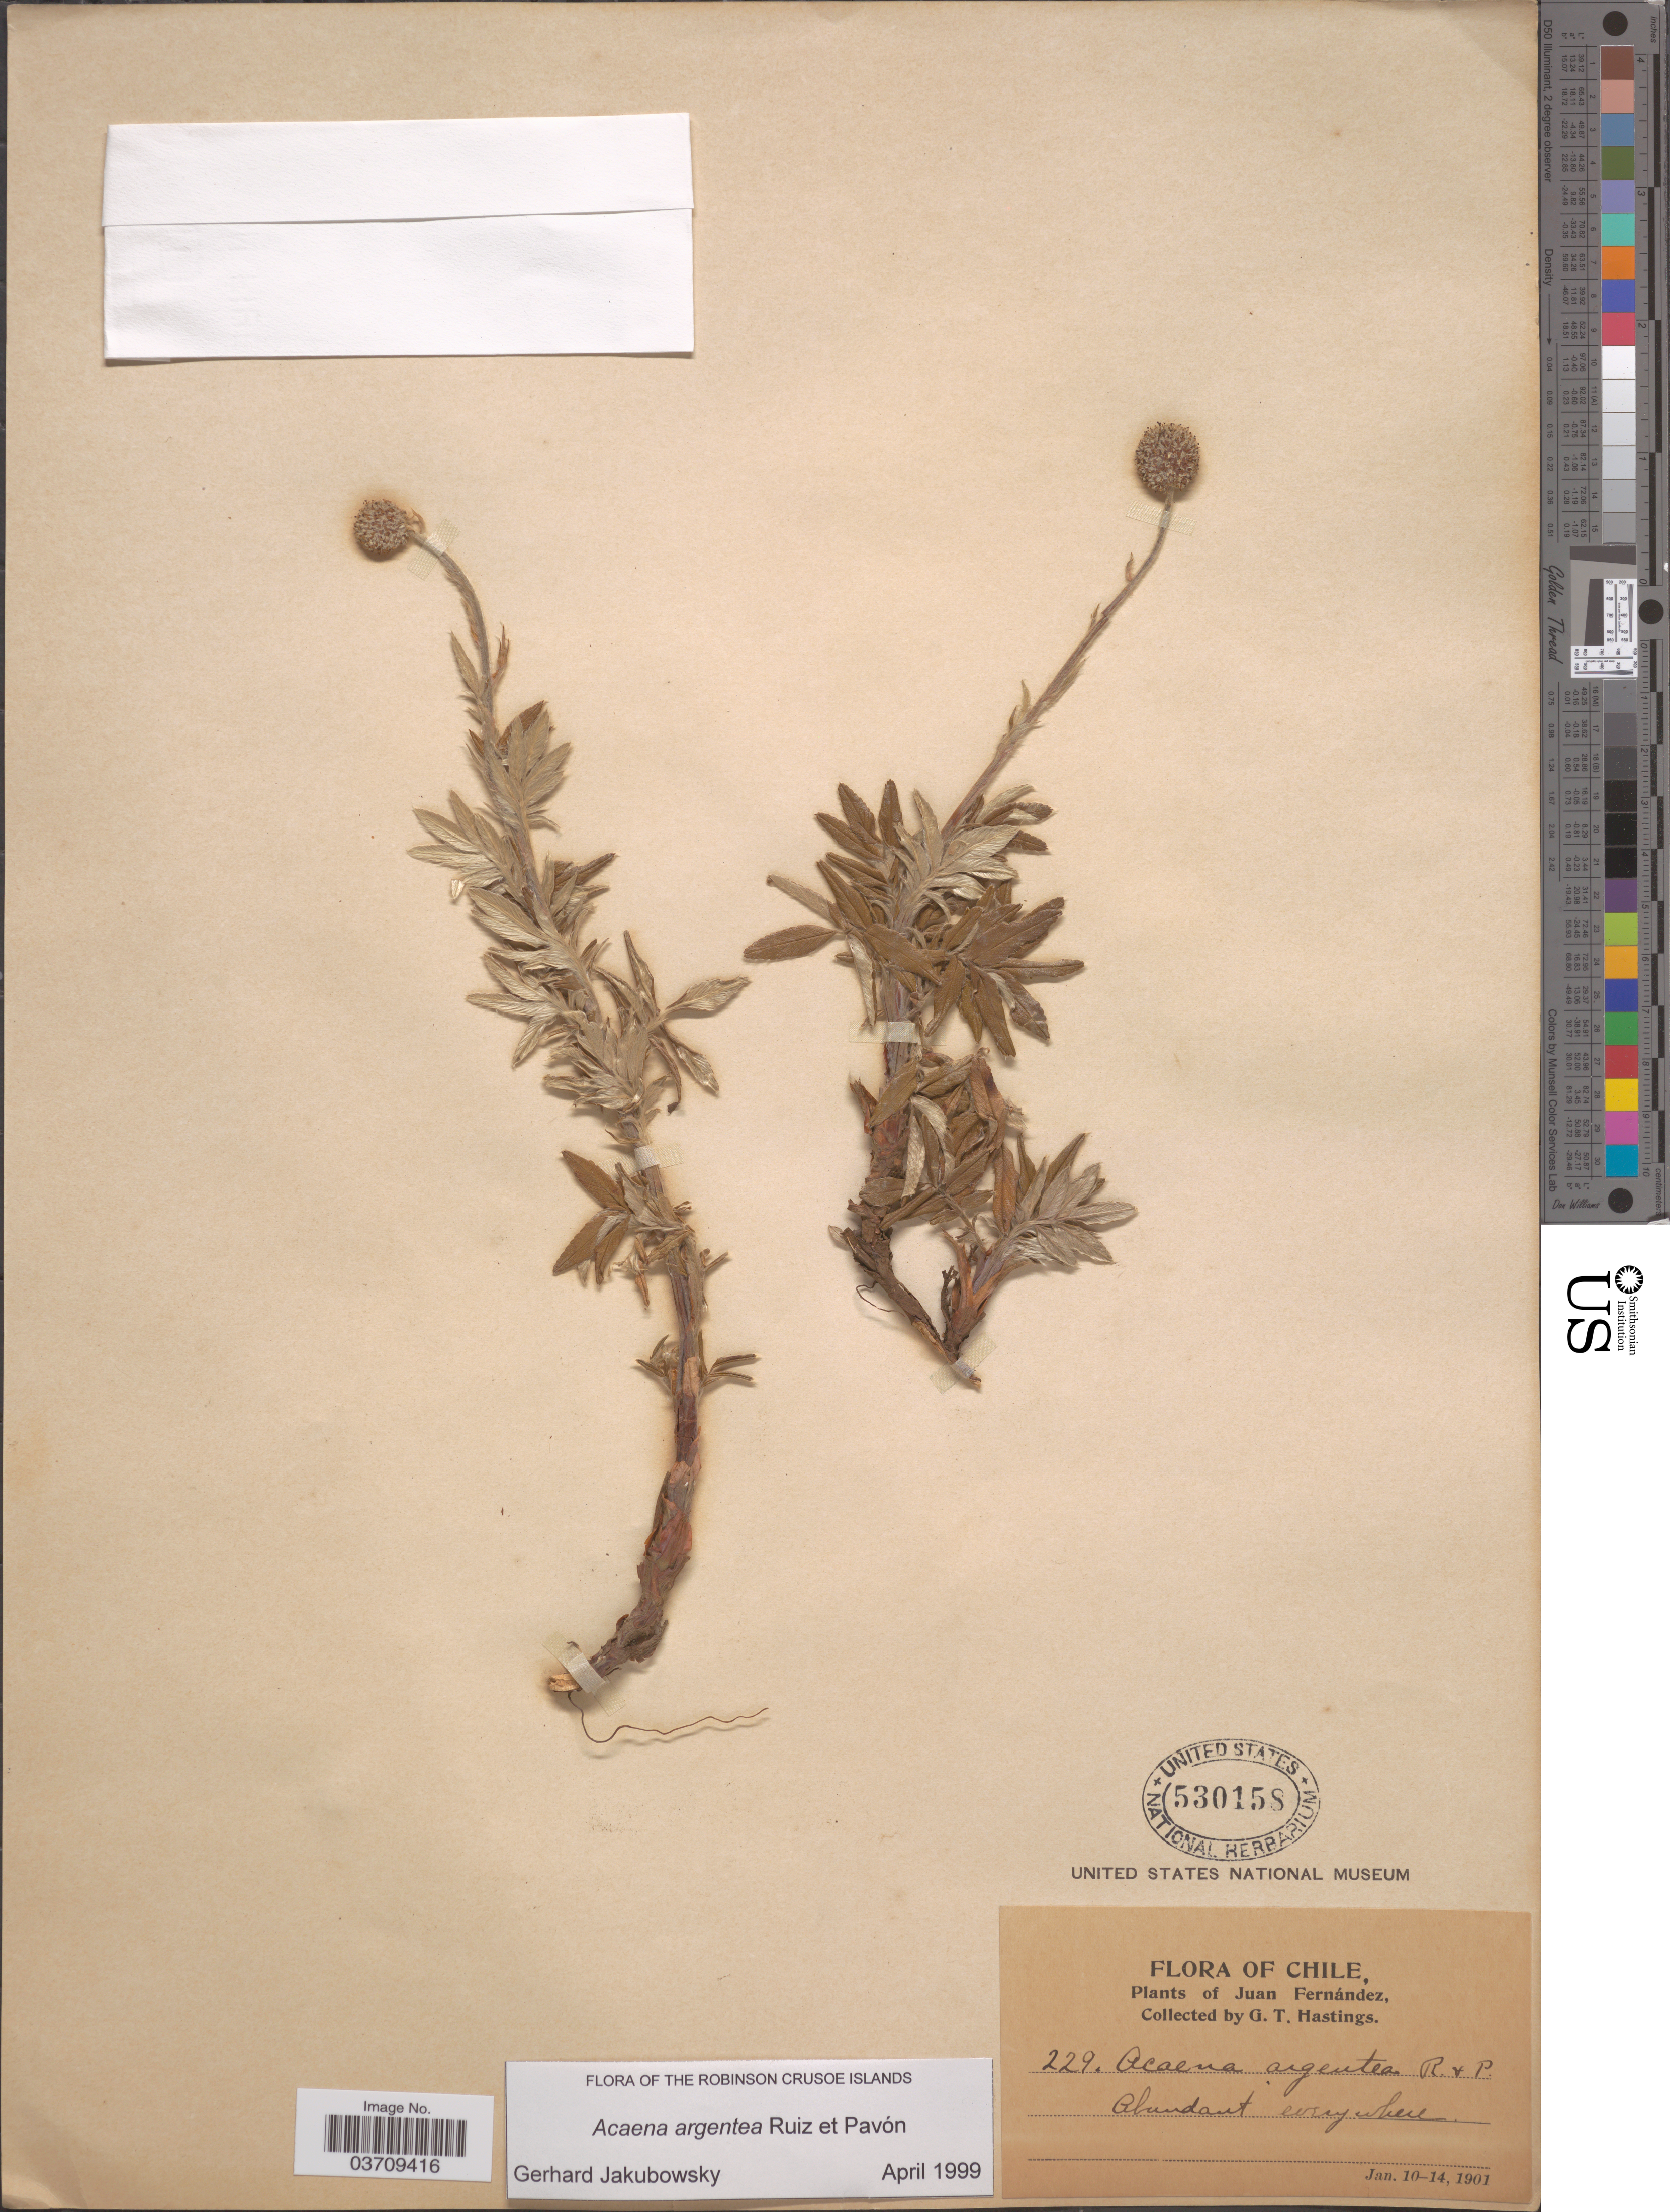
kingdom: Plantae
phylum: Tracheophyta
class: Magnoliopsida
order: Rosales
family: Rosaceae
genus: Acaena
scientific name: Acaena cylindristachya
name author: Ruiz & Pav.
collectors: G. Hastings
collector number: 229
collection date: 1901-01-10/1901-01-14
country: Chile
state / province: Valparaíso (V)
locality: Juan Fernández.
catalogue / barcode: US 530158